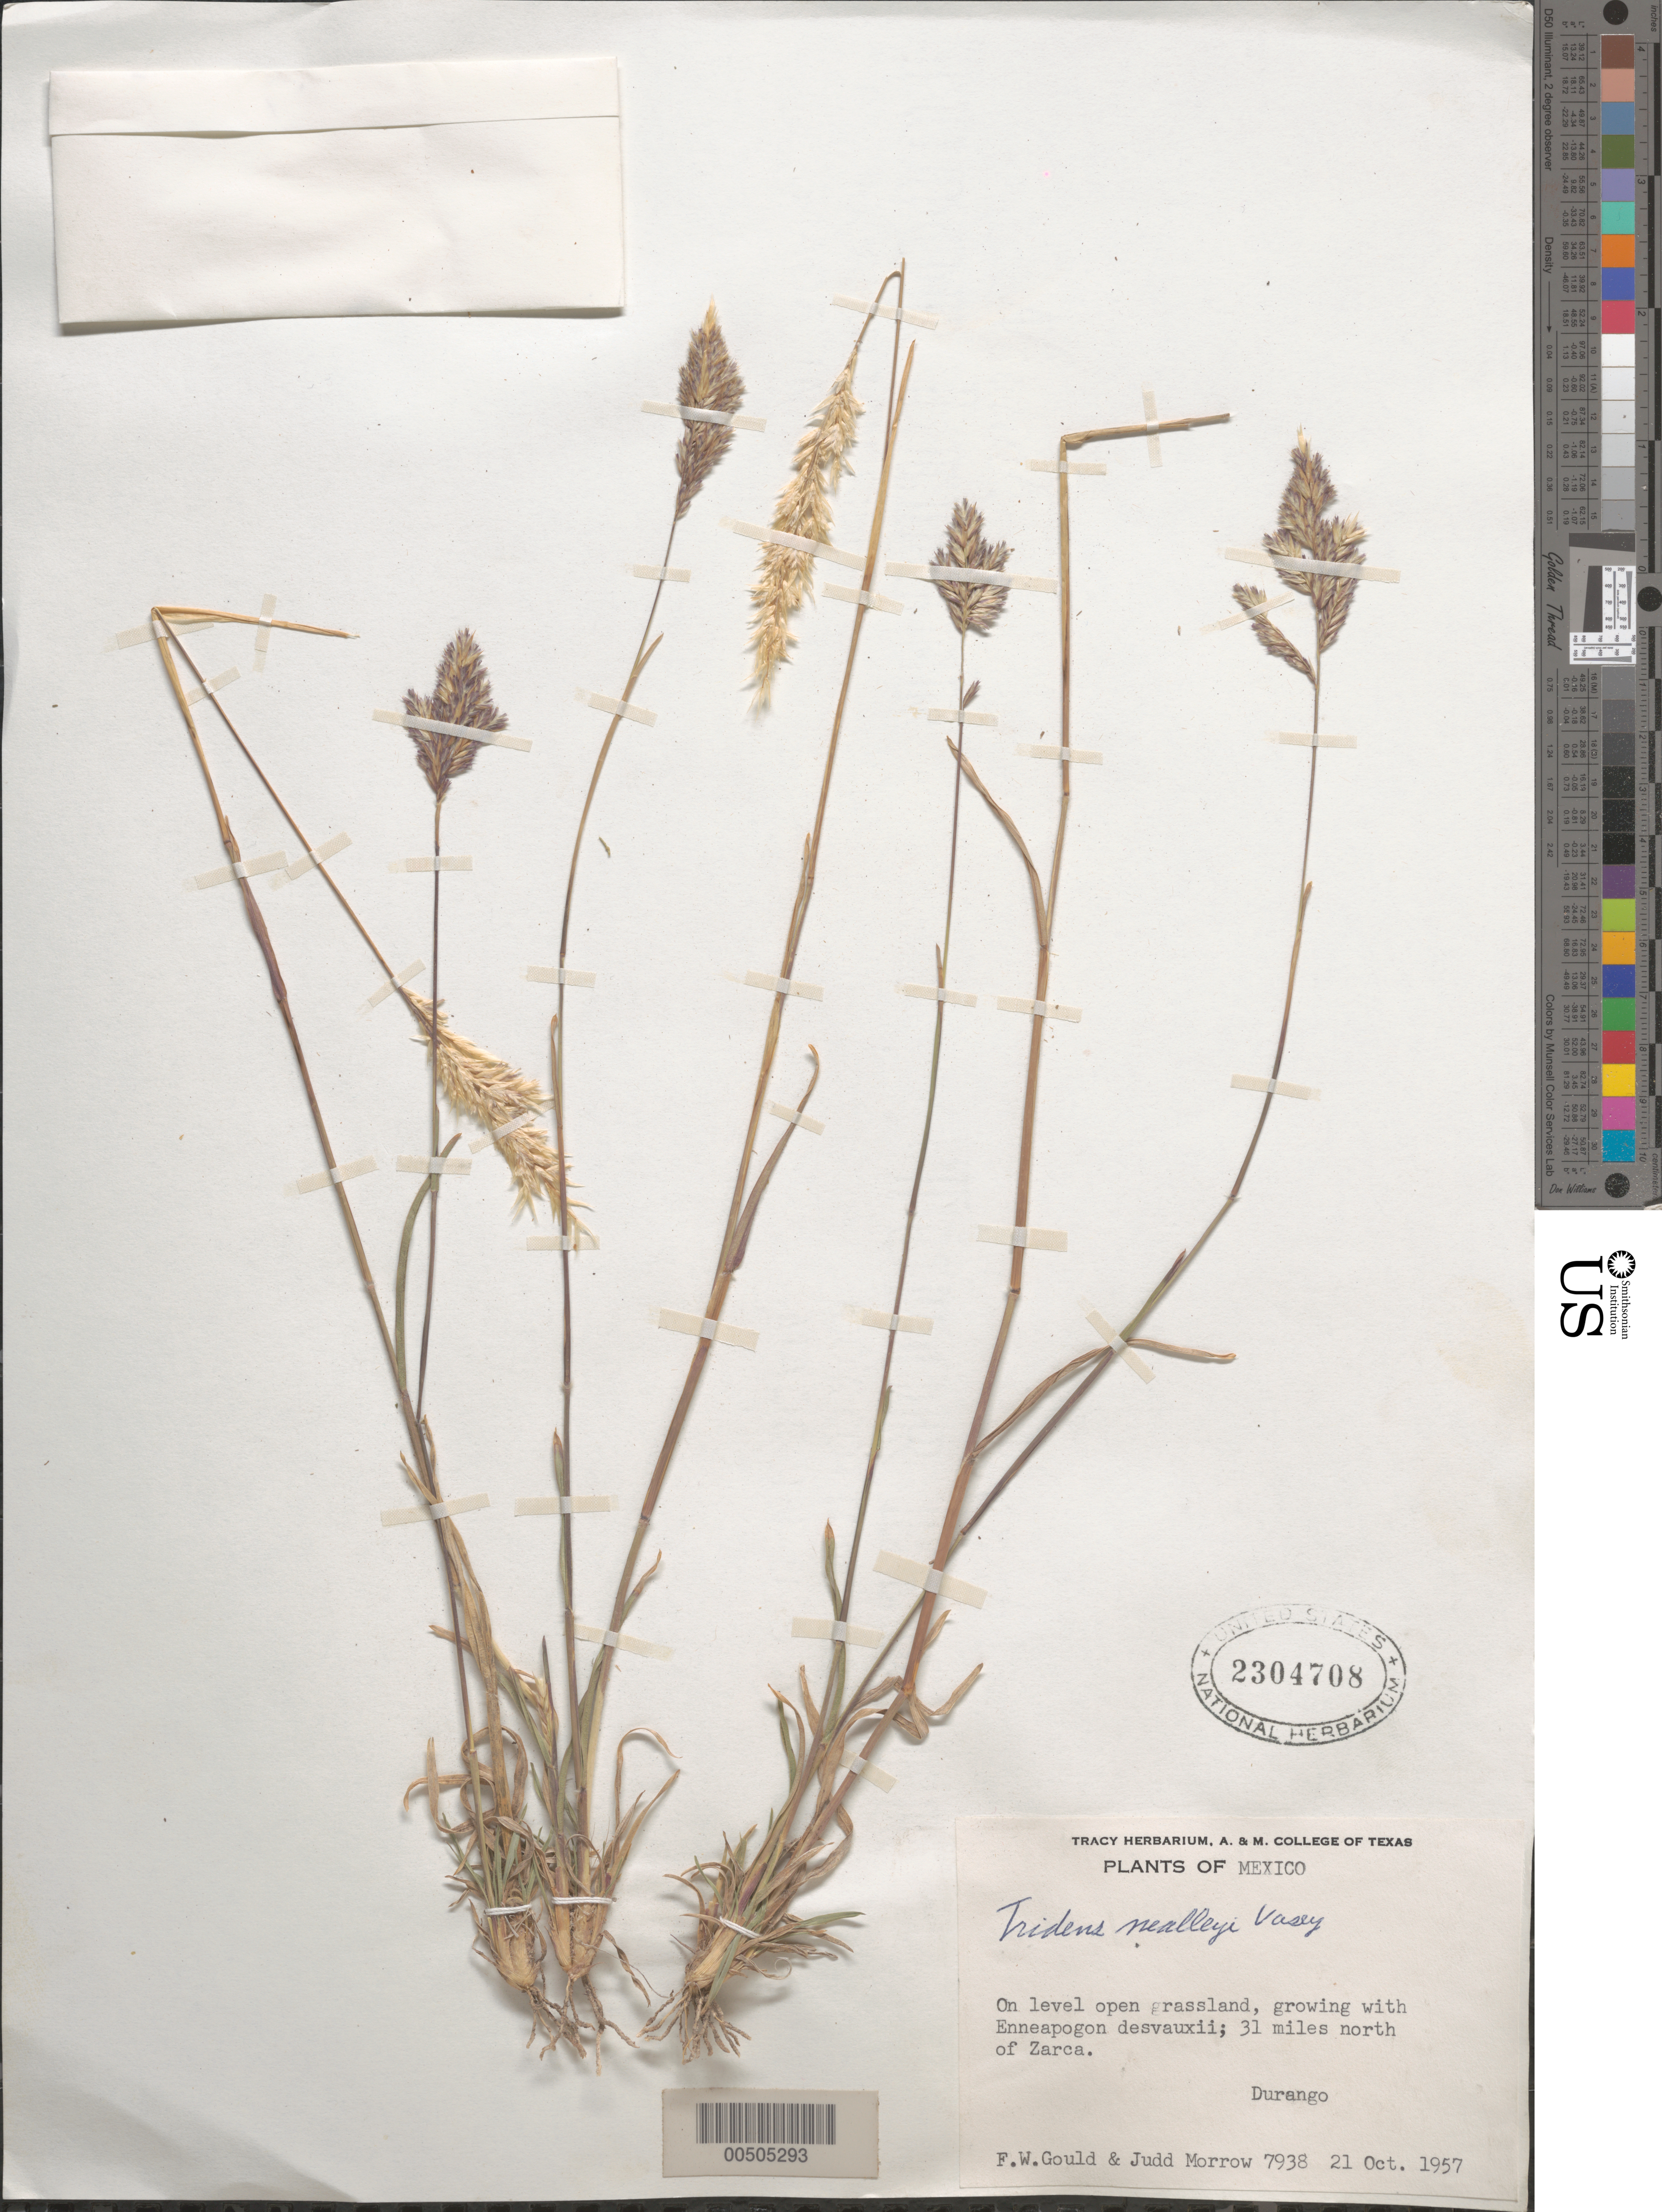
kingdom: Plantae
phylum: Tracheophyta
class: Liliopsida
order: Poales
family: Poaceae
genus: Erioneuron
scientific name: Erioneuron nealleyi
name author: (Vasey) Tateoka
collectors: F. W. Gould & J. Morrow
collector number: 7983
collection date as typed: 21 Oct 1957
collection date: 1957-10-21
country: Mexico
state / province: Durango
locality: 31 mi N of Zarca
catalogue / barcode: US 2304708